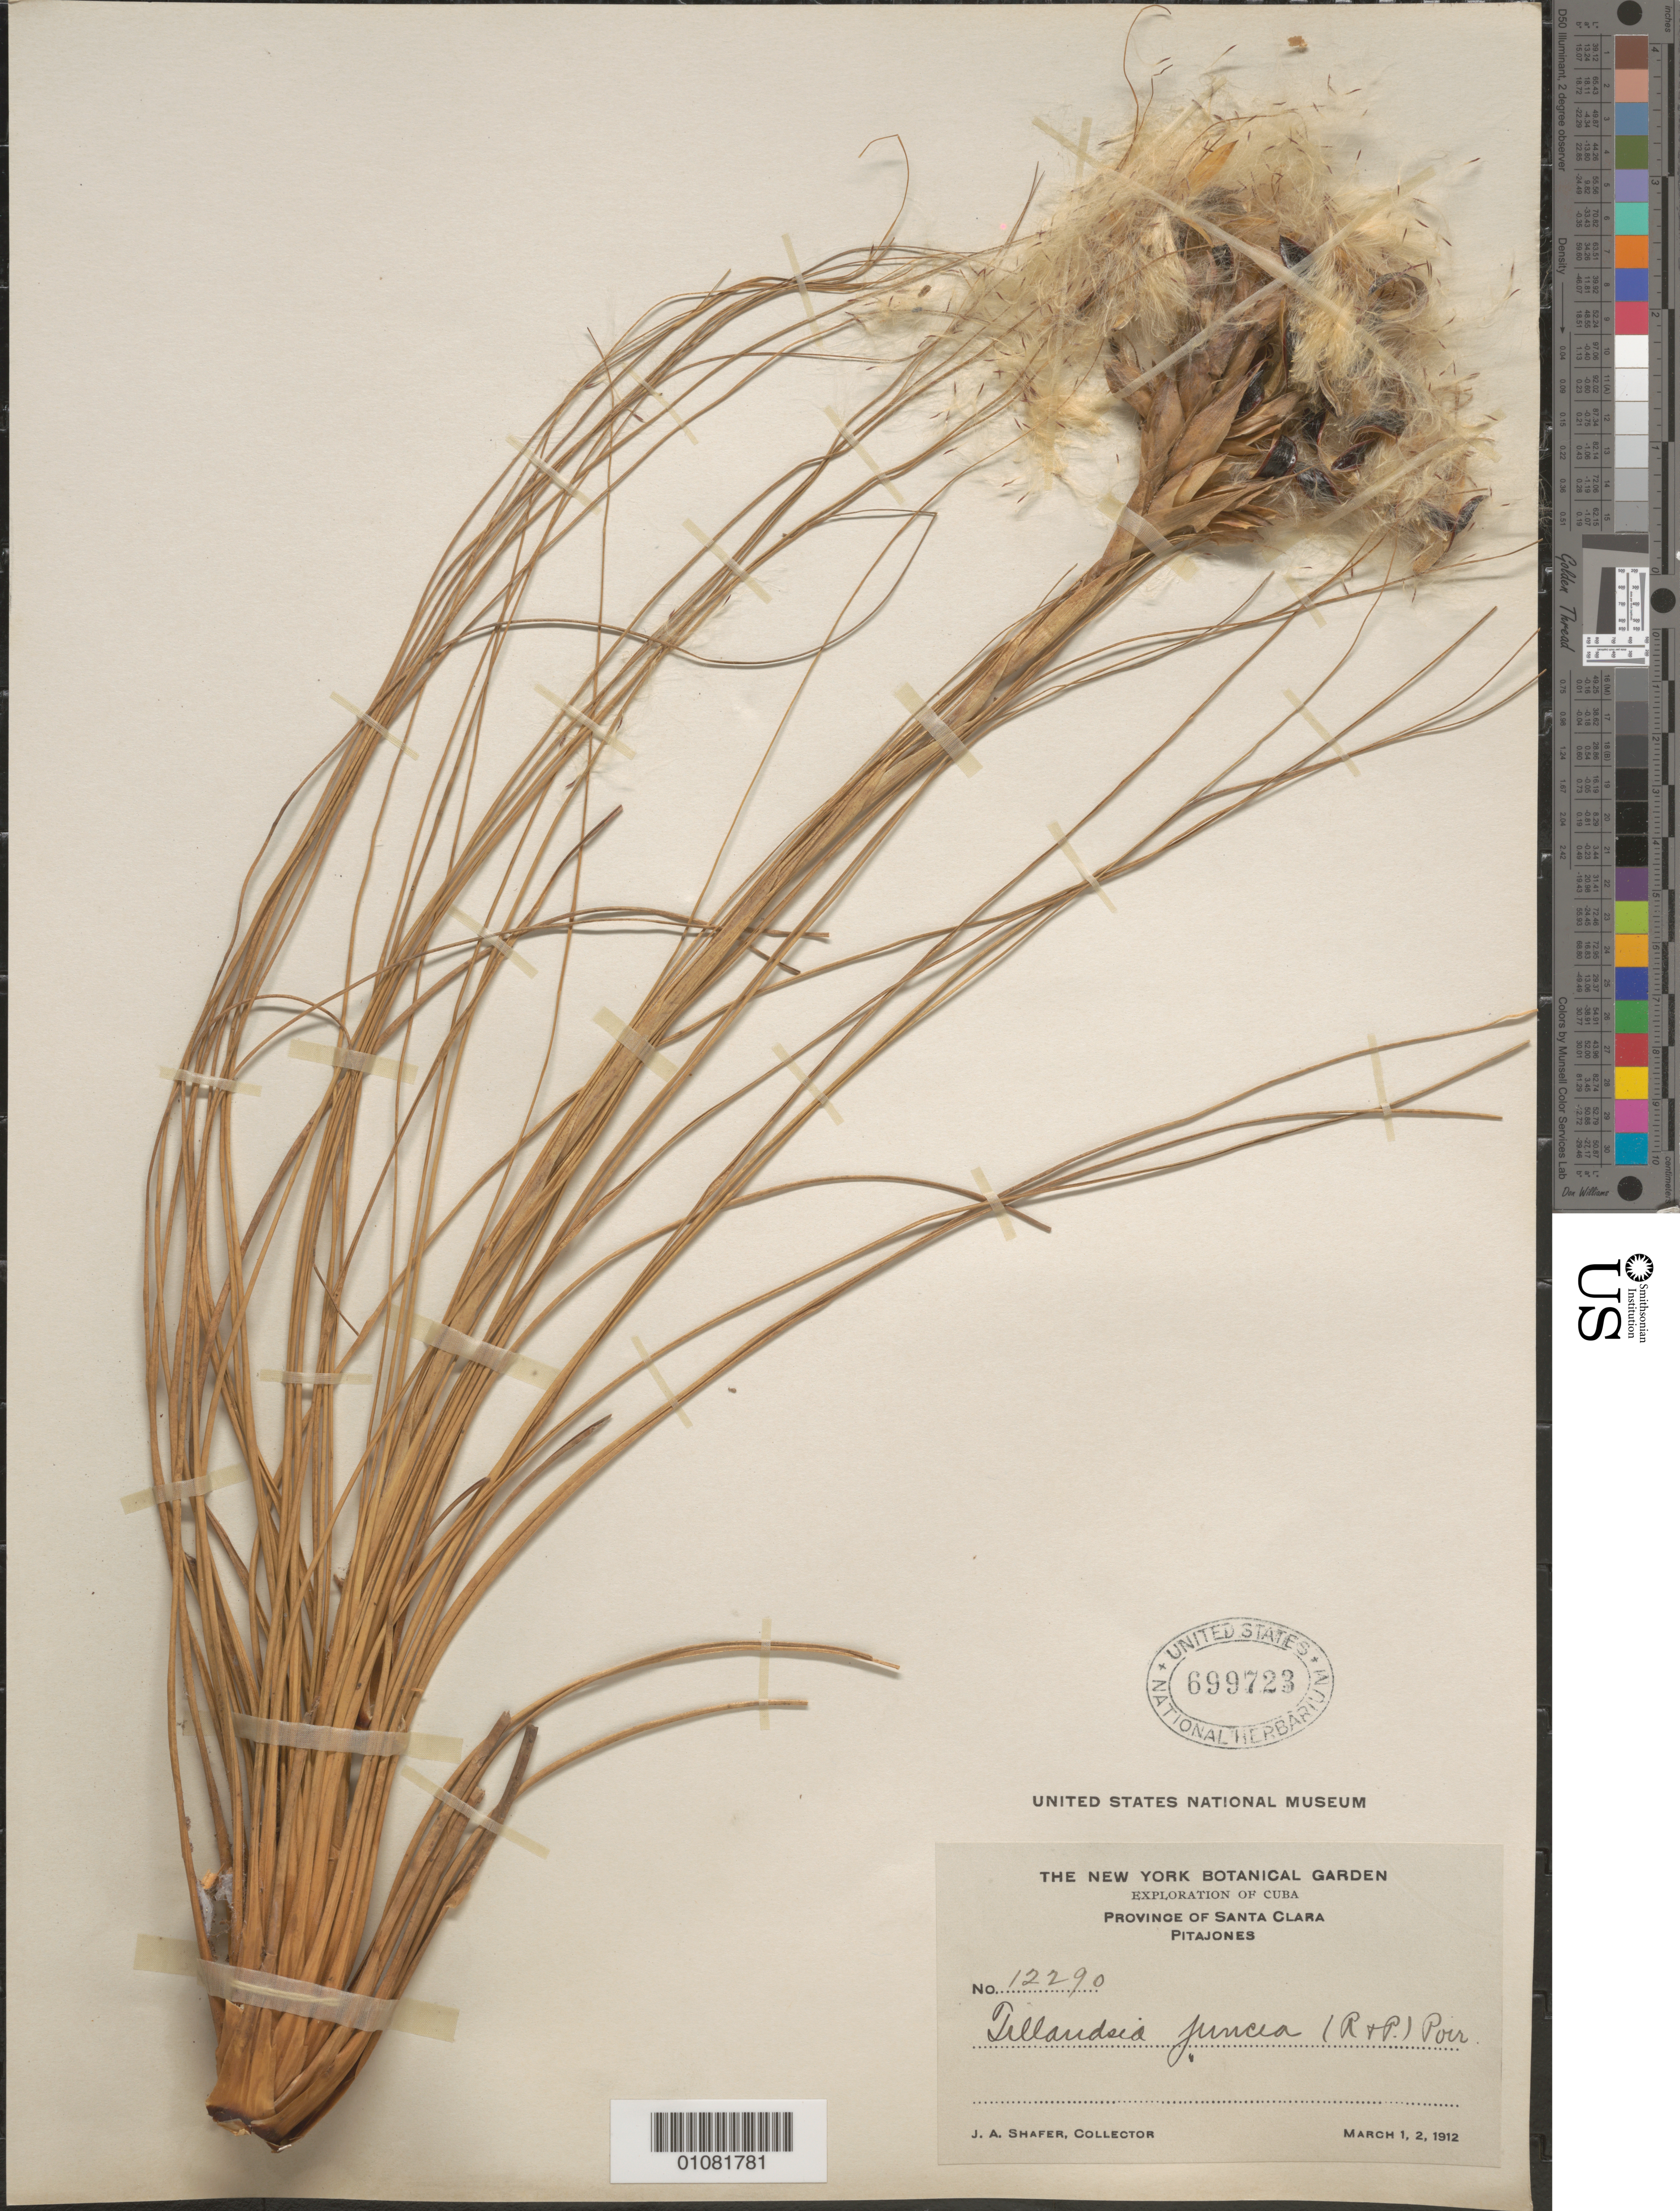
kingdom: Plantae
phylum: Tracheophyta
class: Liliopsida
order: Poales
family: Bromeliaceae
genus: Tillandsia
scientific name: Tillandsia juncea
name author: (Ruiz & Pav.) Poir.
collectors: J. A. Shafer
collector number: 12290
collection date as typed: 01 Mar 1912 and 02 Mar 1912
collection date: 1912-03-01,1912-03-02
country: Cuba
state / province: Villa Clara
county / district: Santa Clara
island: Cuba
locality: Pitajones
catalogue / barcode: US 699723